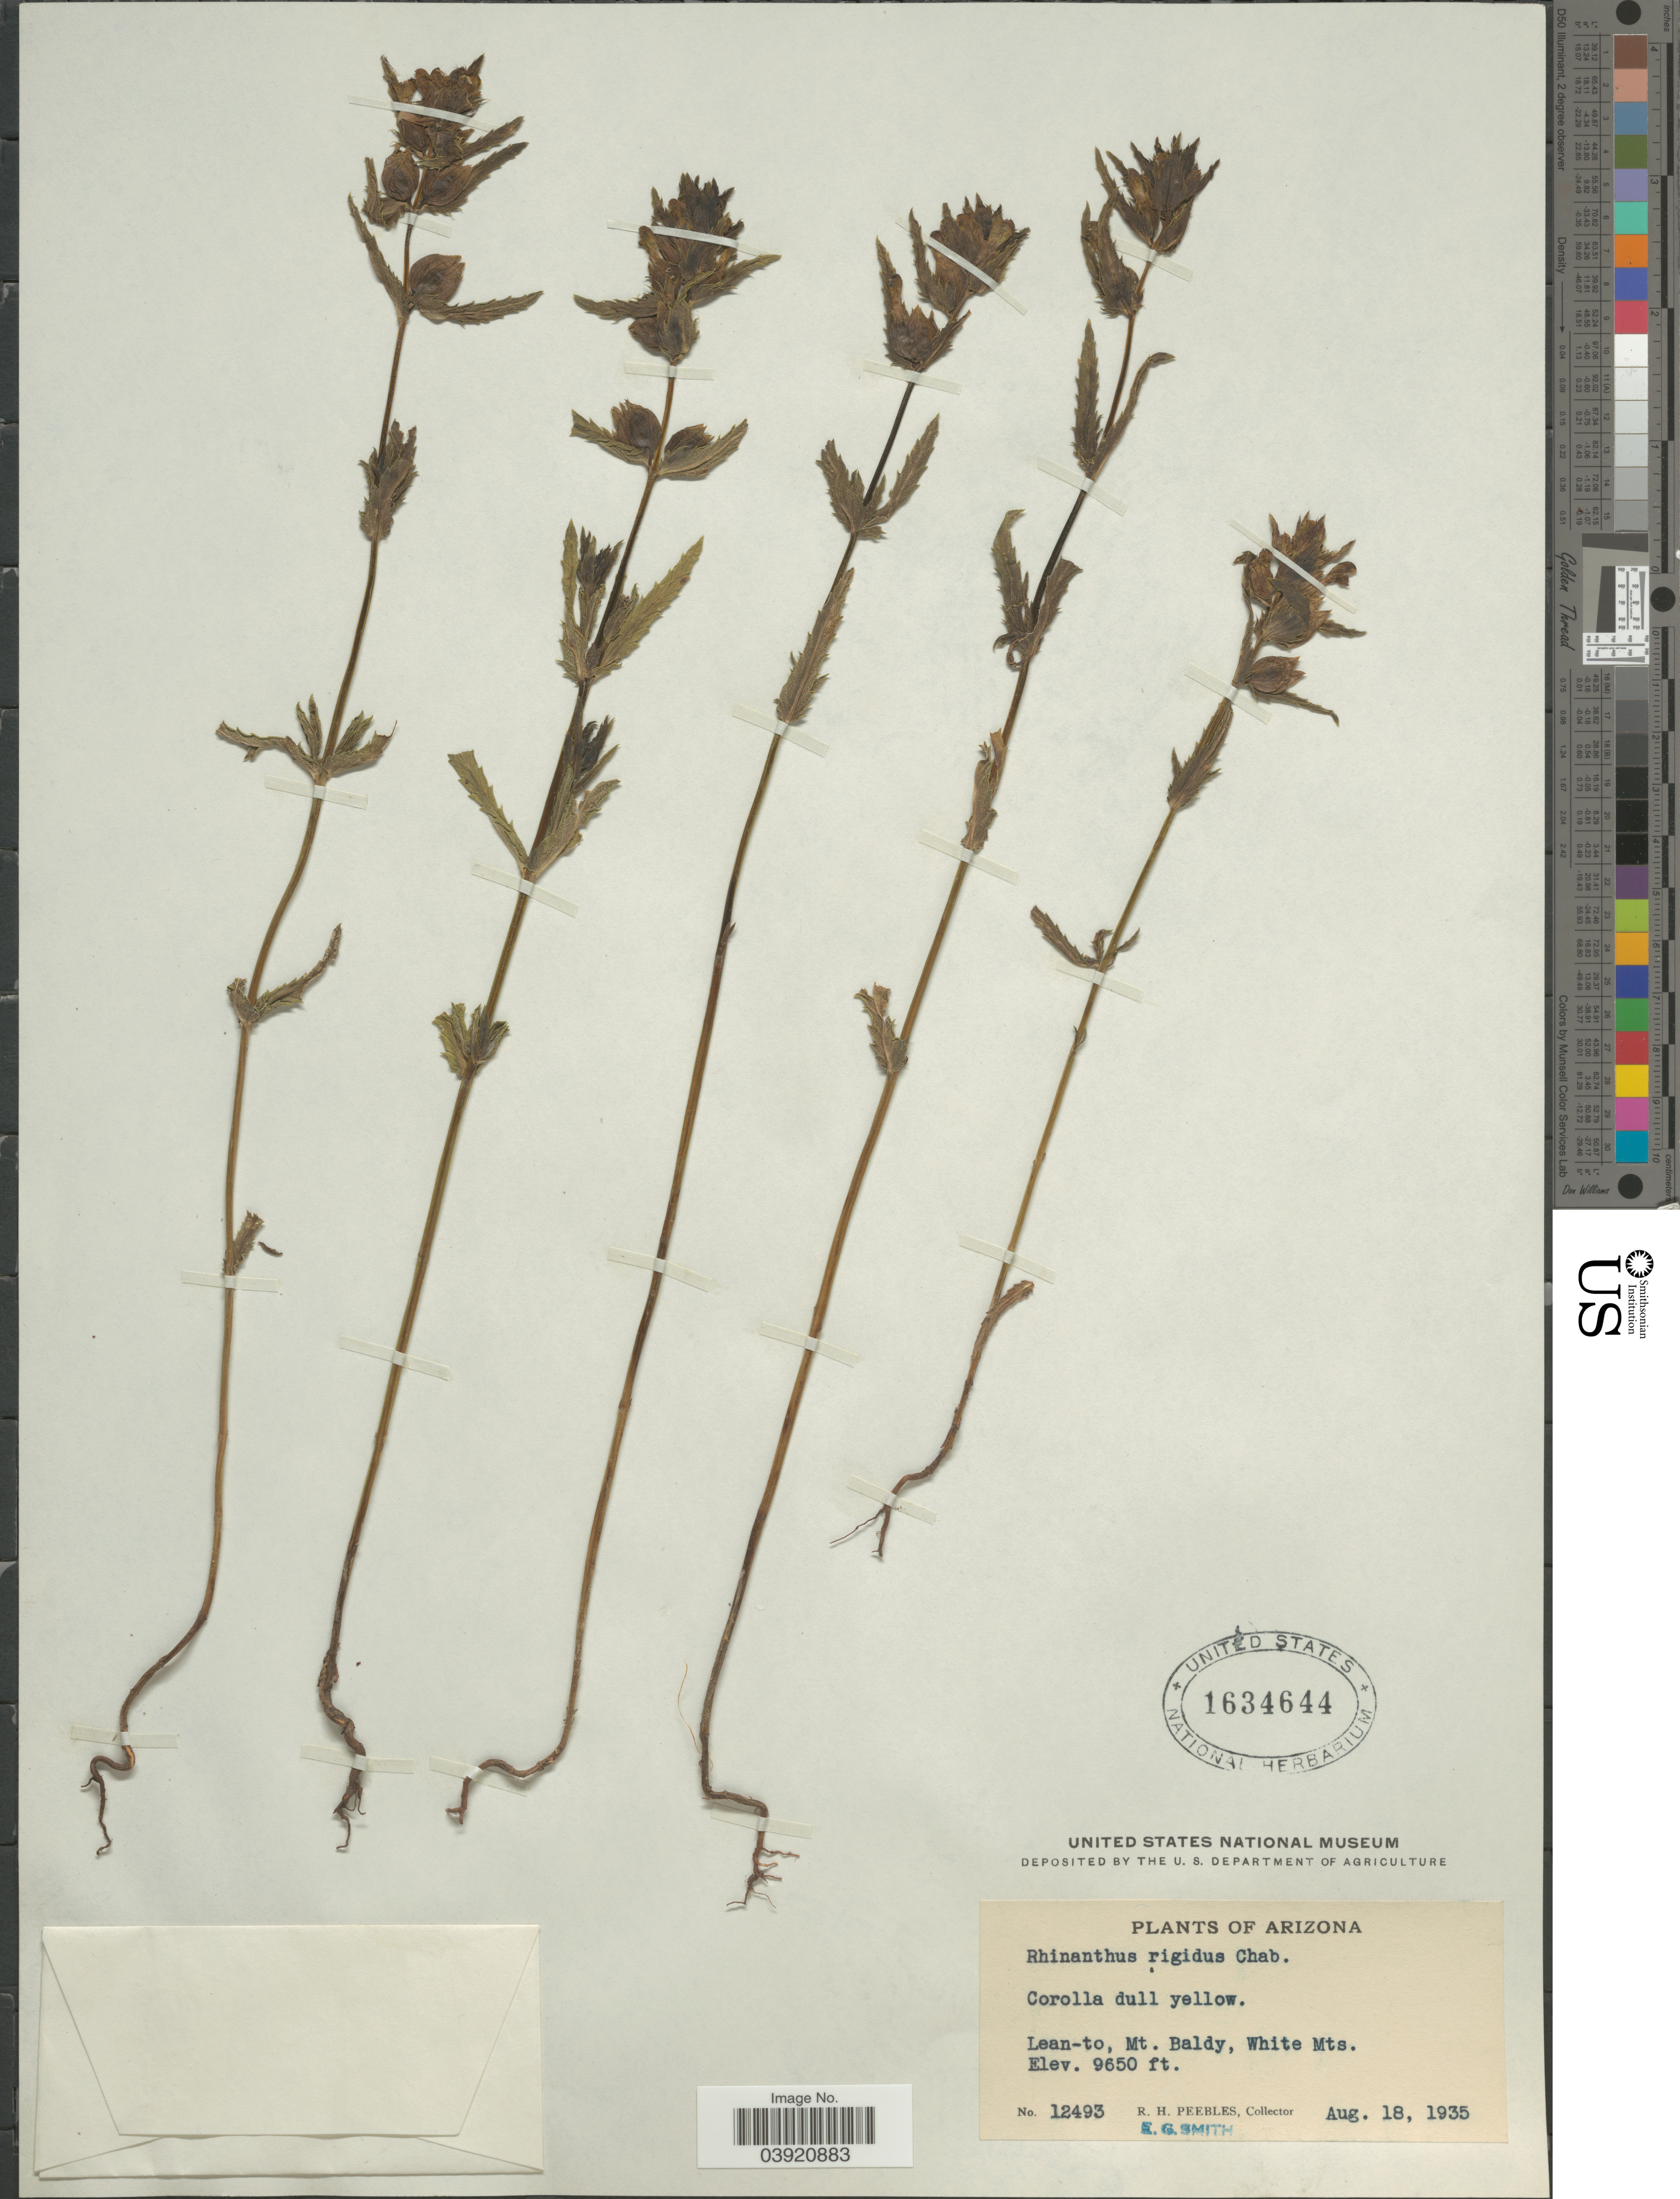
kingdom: Plantae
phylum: Tracheophyta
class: Magnoliopsida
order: Lamiales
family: Orobanchaceae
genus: Rhinanthus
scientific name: Rhinanthus rigidus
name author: Chabert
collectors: R. H. Peebles & E. G. Smith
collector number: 12493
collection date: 1935-08-18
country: United States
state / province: Arizona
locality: Lean-to, Mt. Baldy, White Mts.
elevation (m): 2941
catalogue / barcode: US 1634644